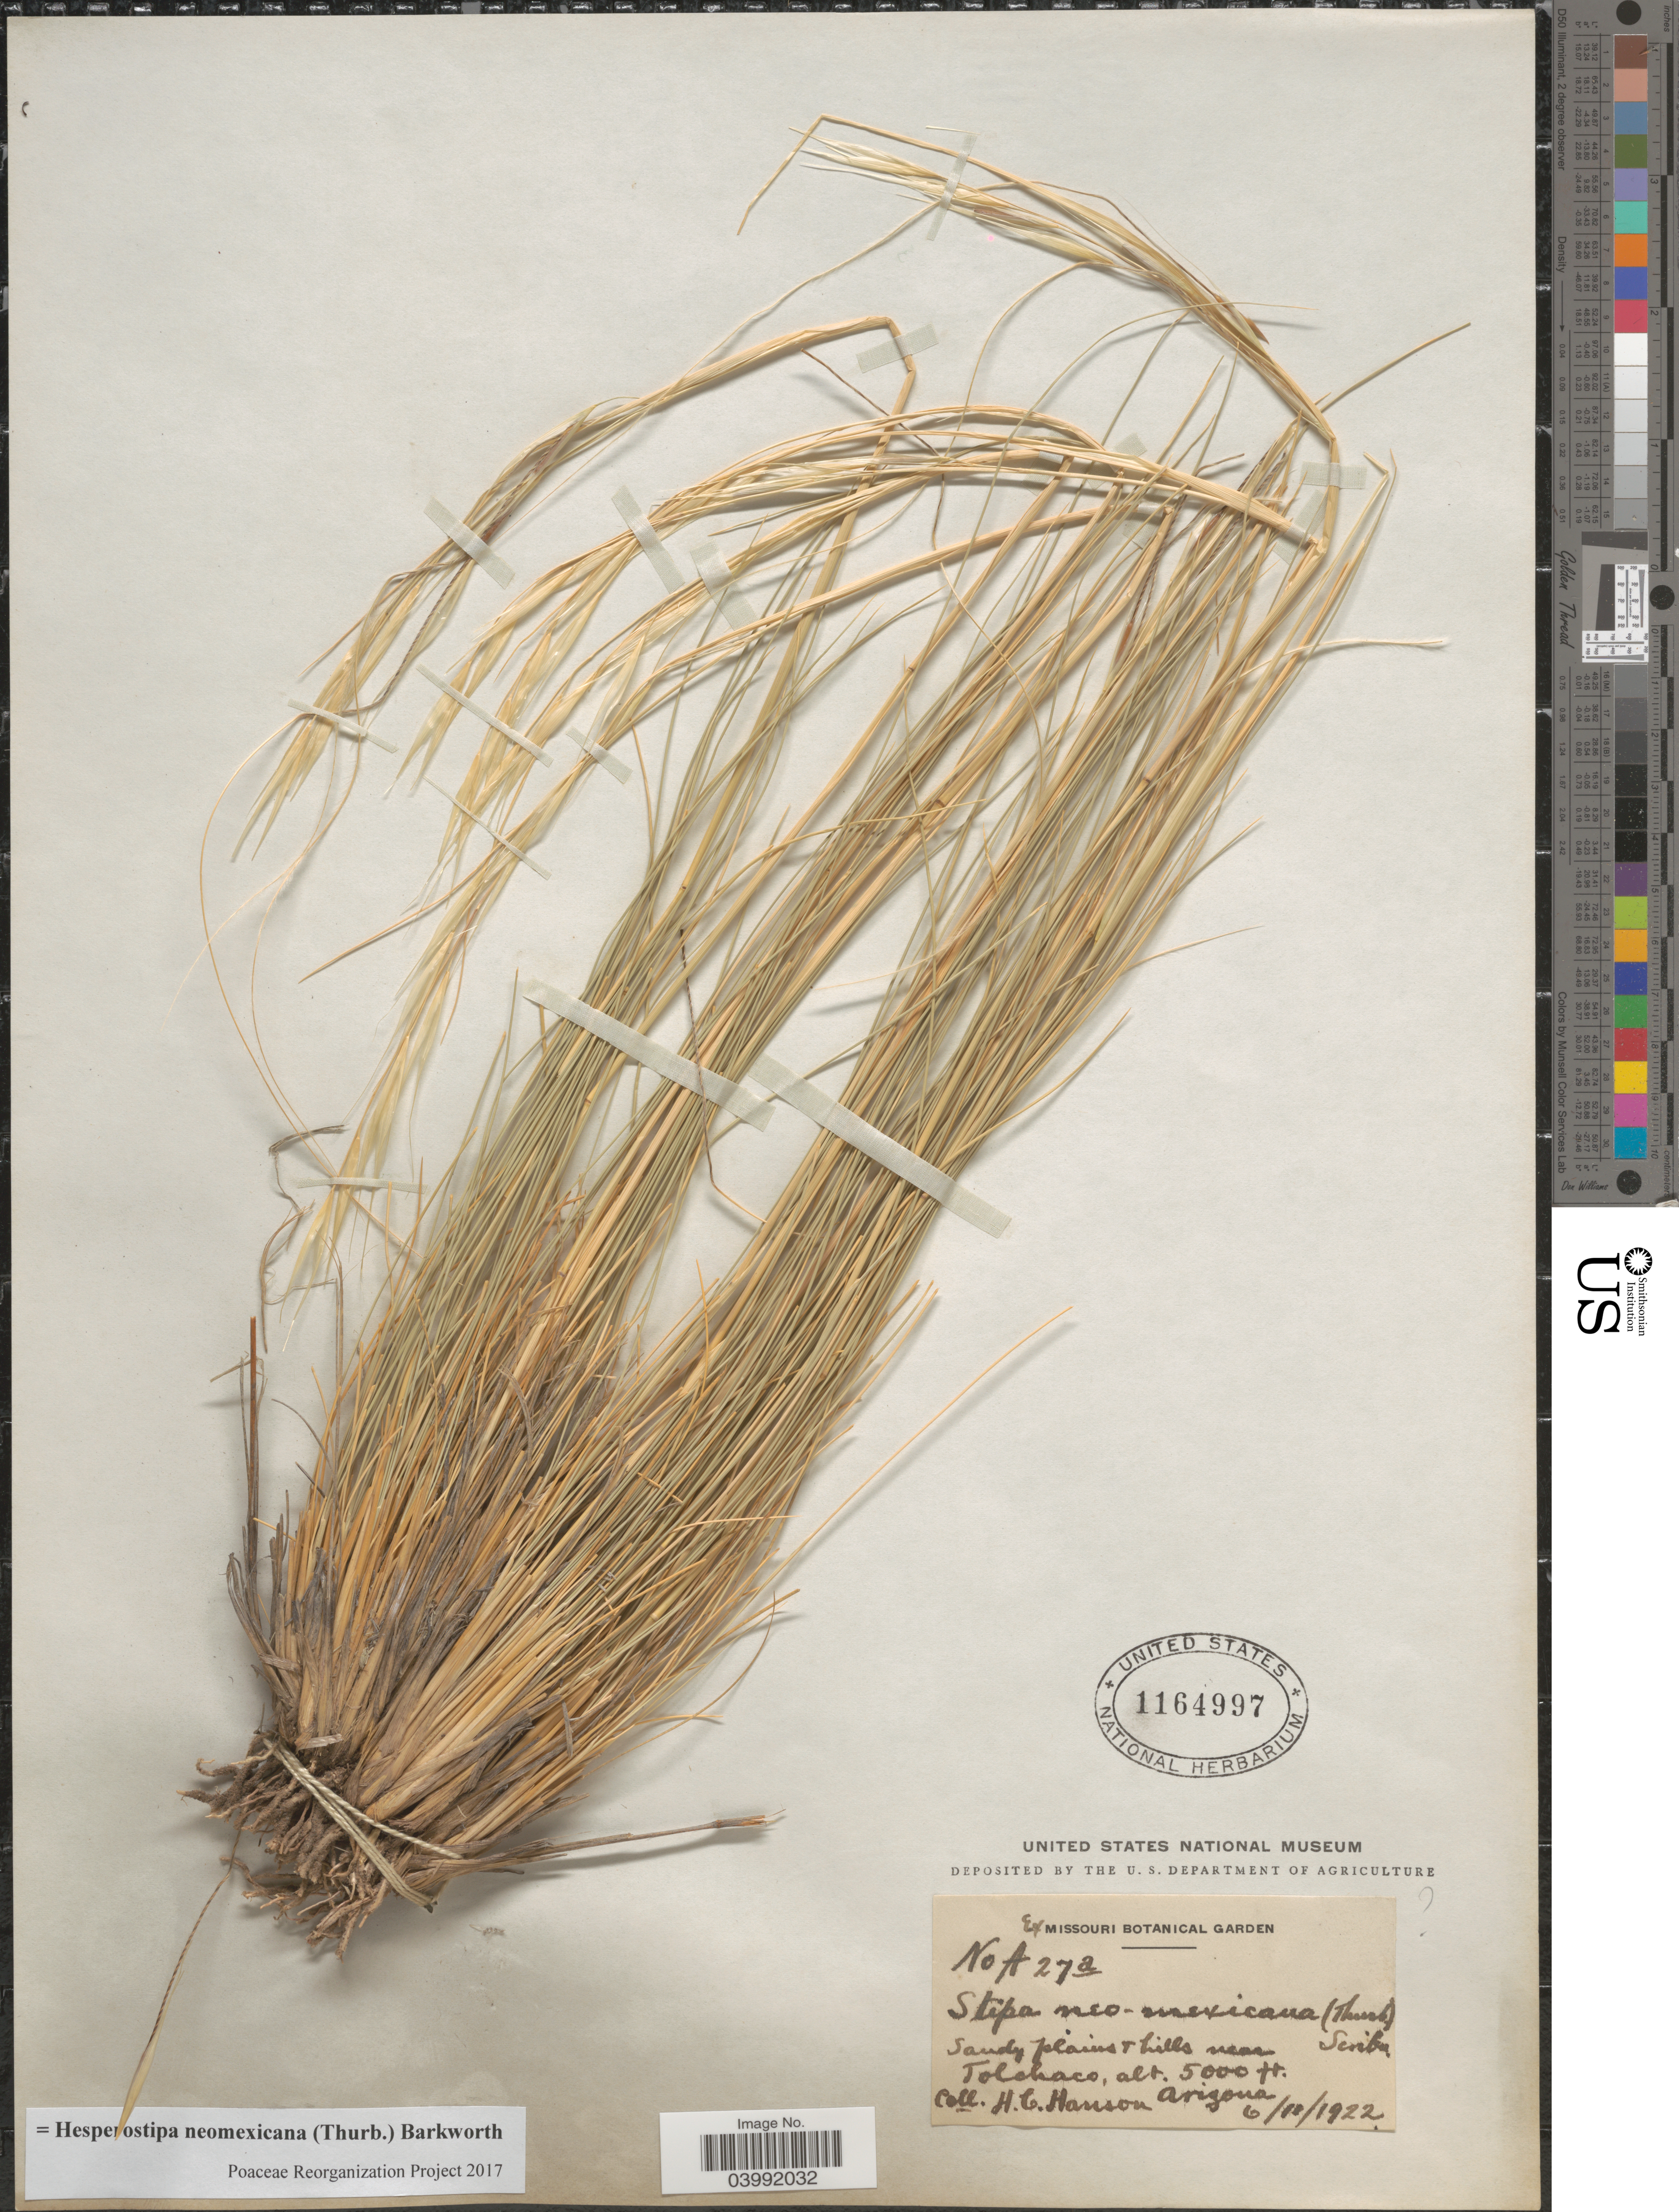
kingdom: Plantae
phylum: Tracheophyta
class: Liliopsida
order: Poales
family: Poaceae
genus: Hesperostipa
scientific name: Hesperostipa neomexicana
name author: (Thurb.) Barkworth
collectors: H. Harrison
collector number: A27a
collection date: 1922-06-11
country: United States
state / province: Arizona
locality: Sandy plains & hills near Tolchaco.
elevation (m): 1524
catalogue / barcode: US 1164997